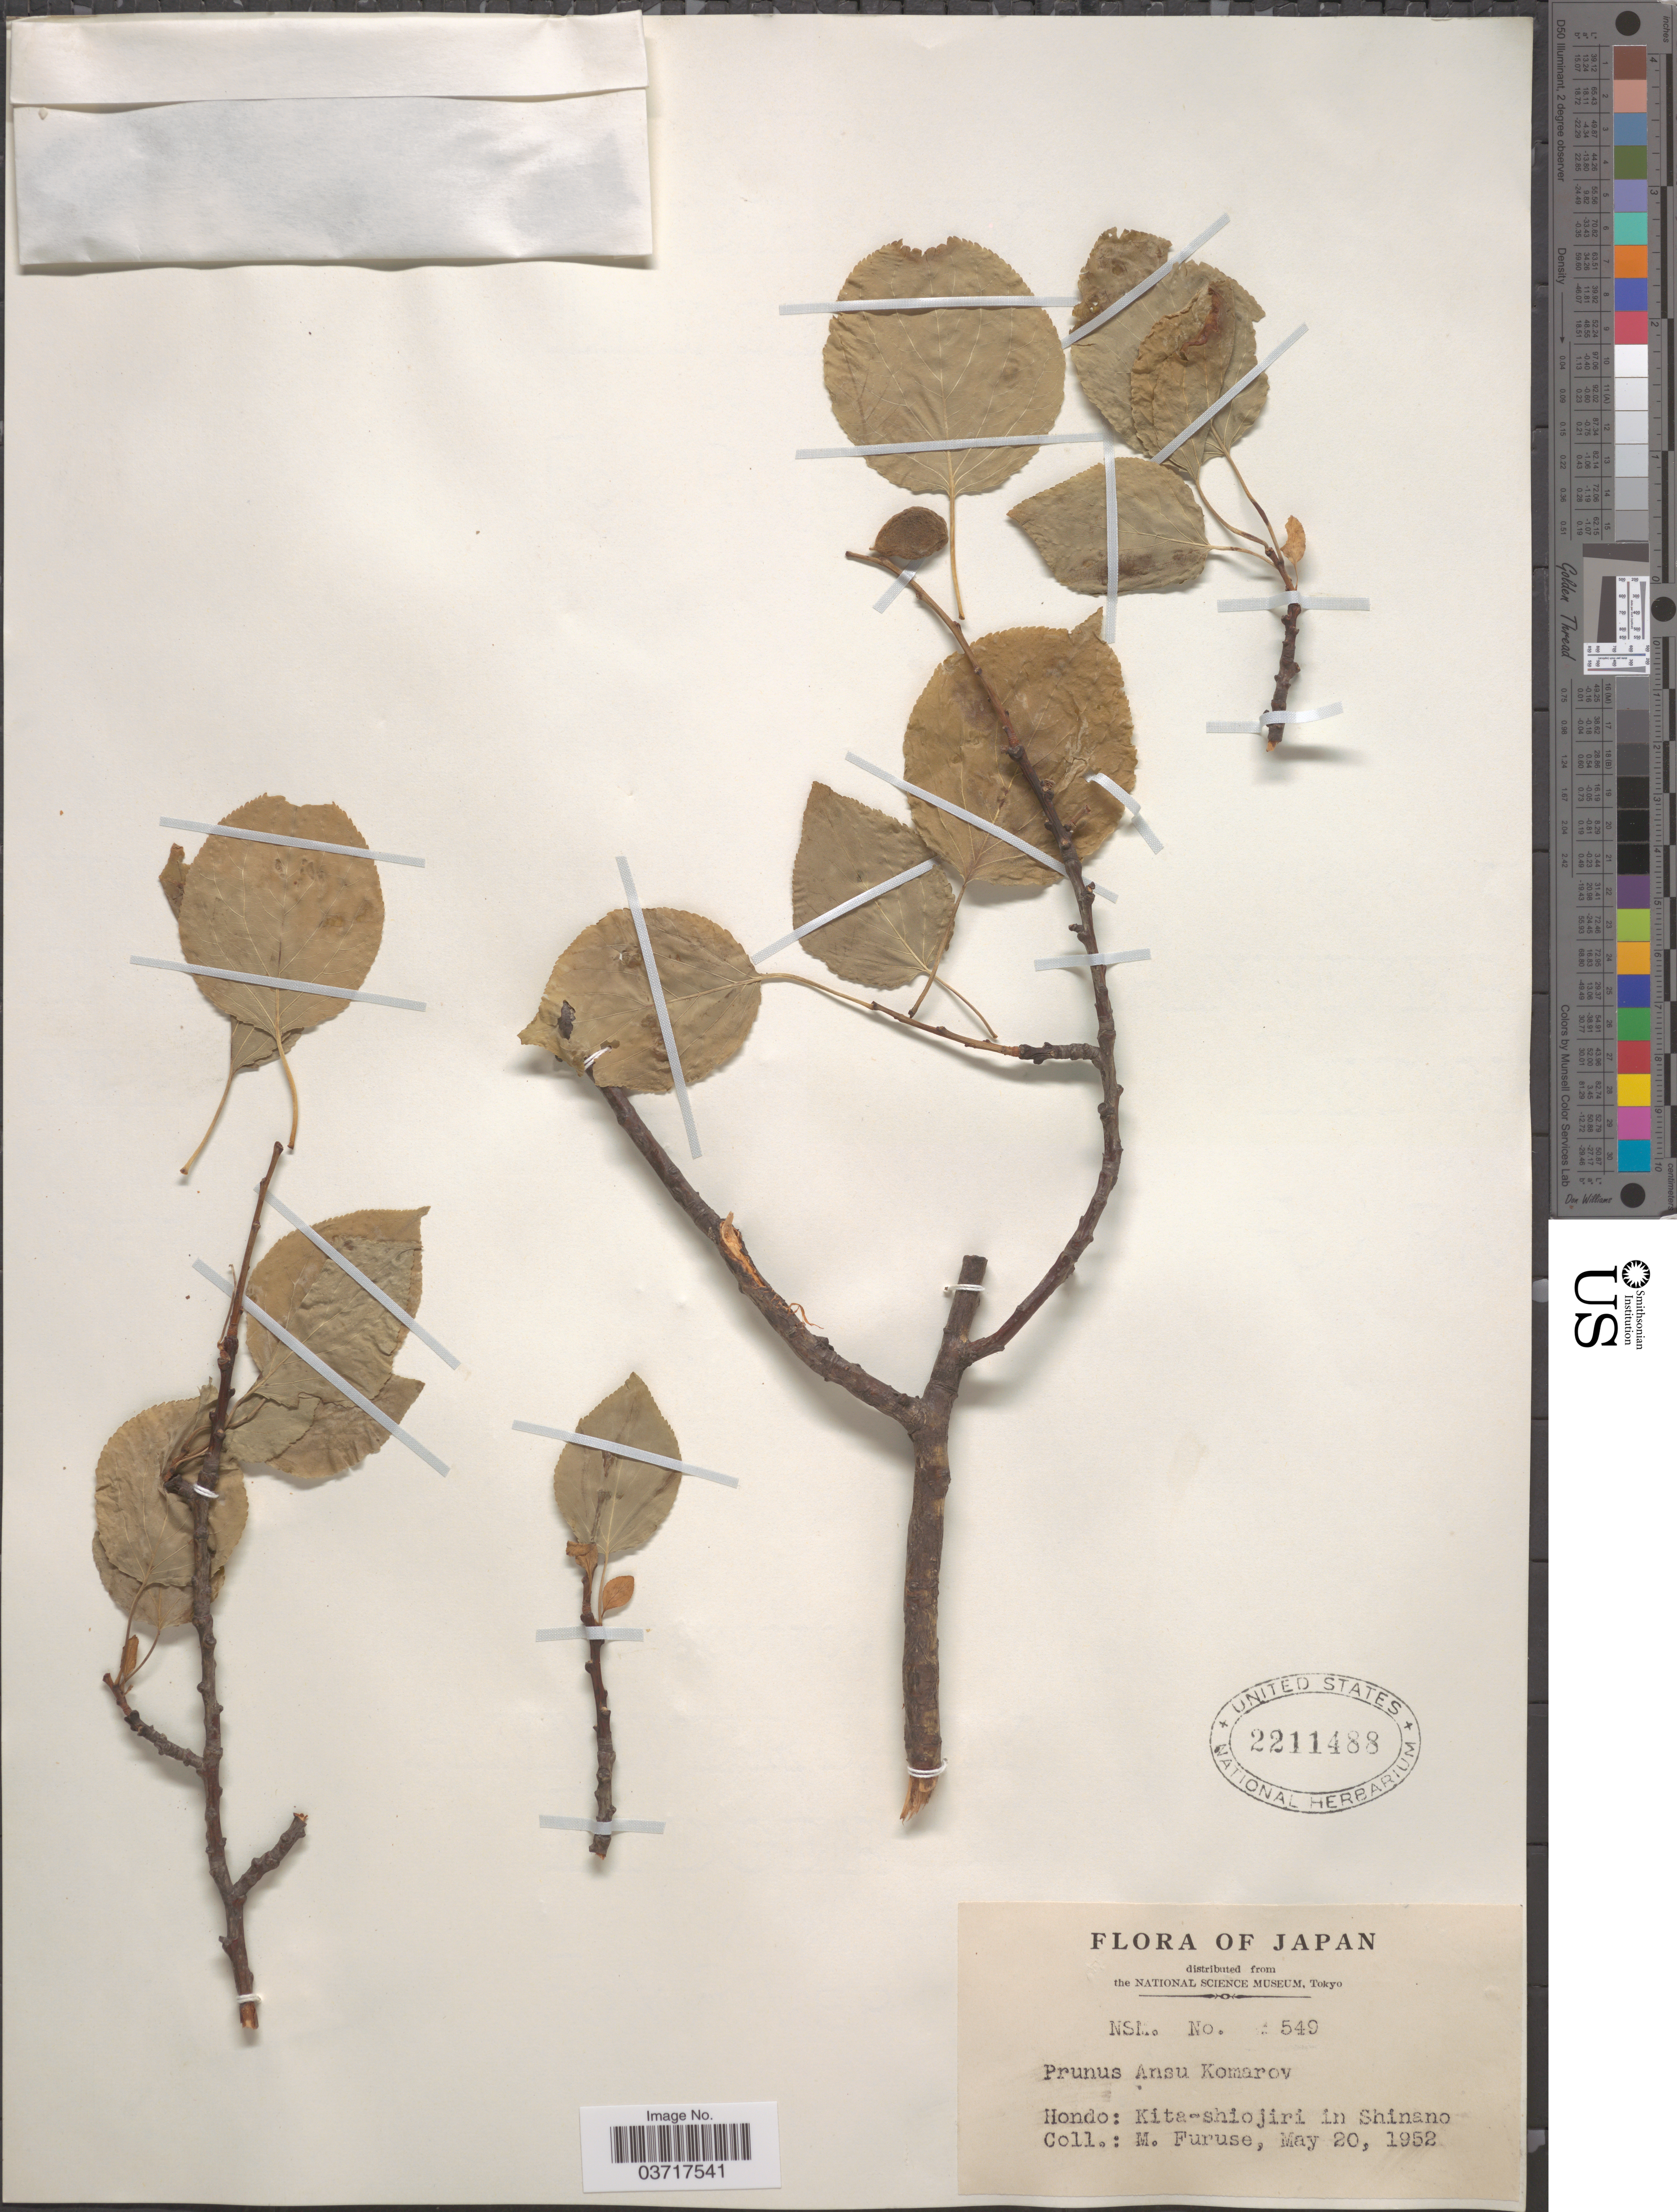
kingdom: Plantae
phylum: Tracheophyta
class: Magnoliopsida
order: Rosales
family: Rosaceae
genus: Prunus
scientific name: Prunus armeniaca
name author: L.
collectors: M. Furuse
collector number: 549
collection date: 1952-05-20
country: Japan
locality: Hondo: Kita-shiojiri in Shinano.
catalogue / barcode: US 2211488